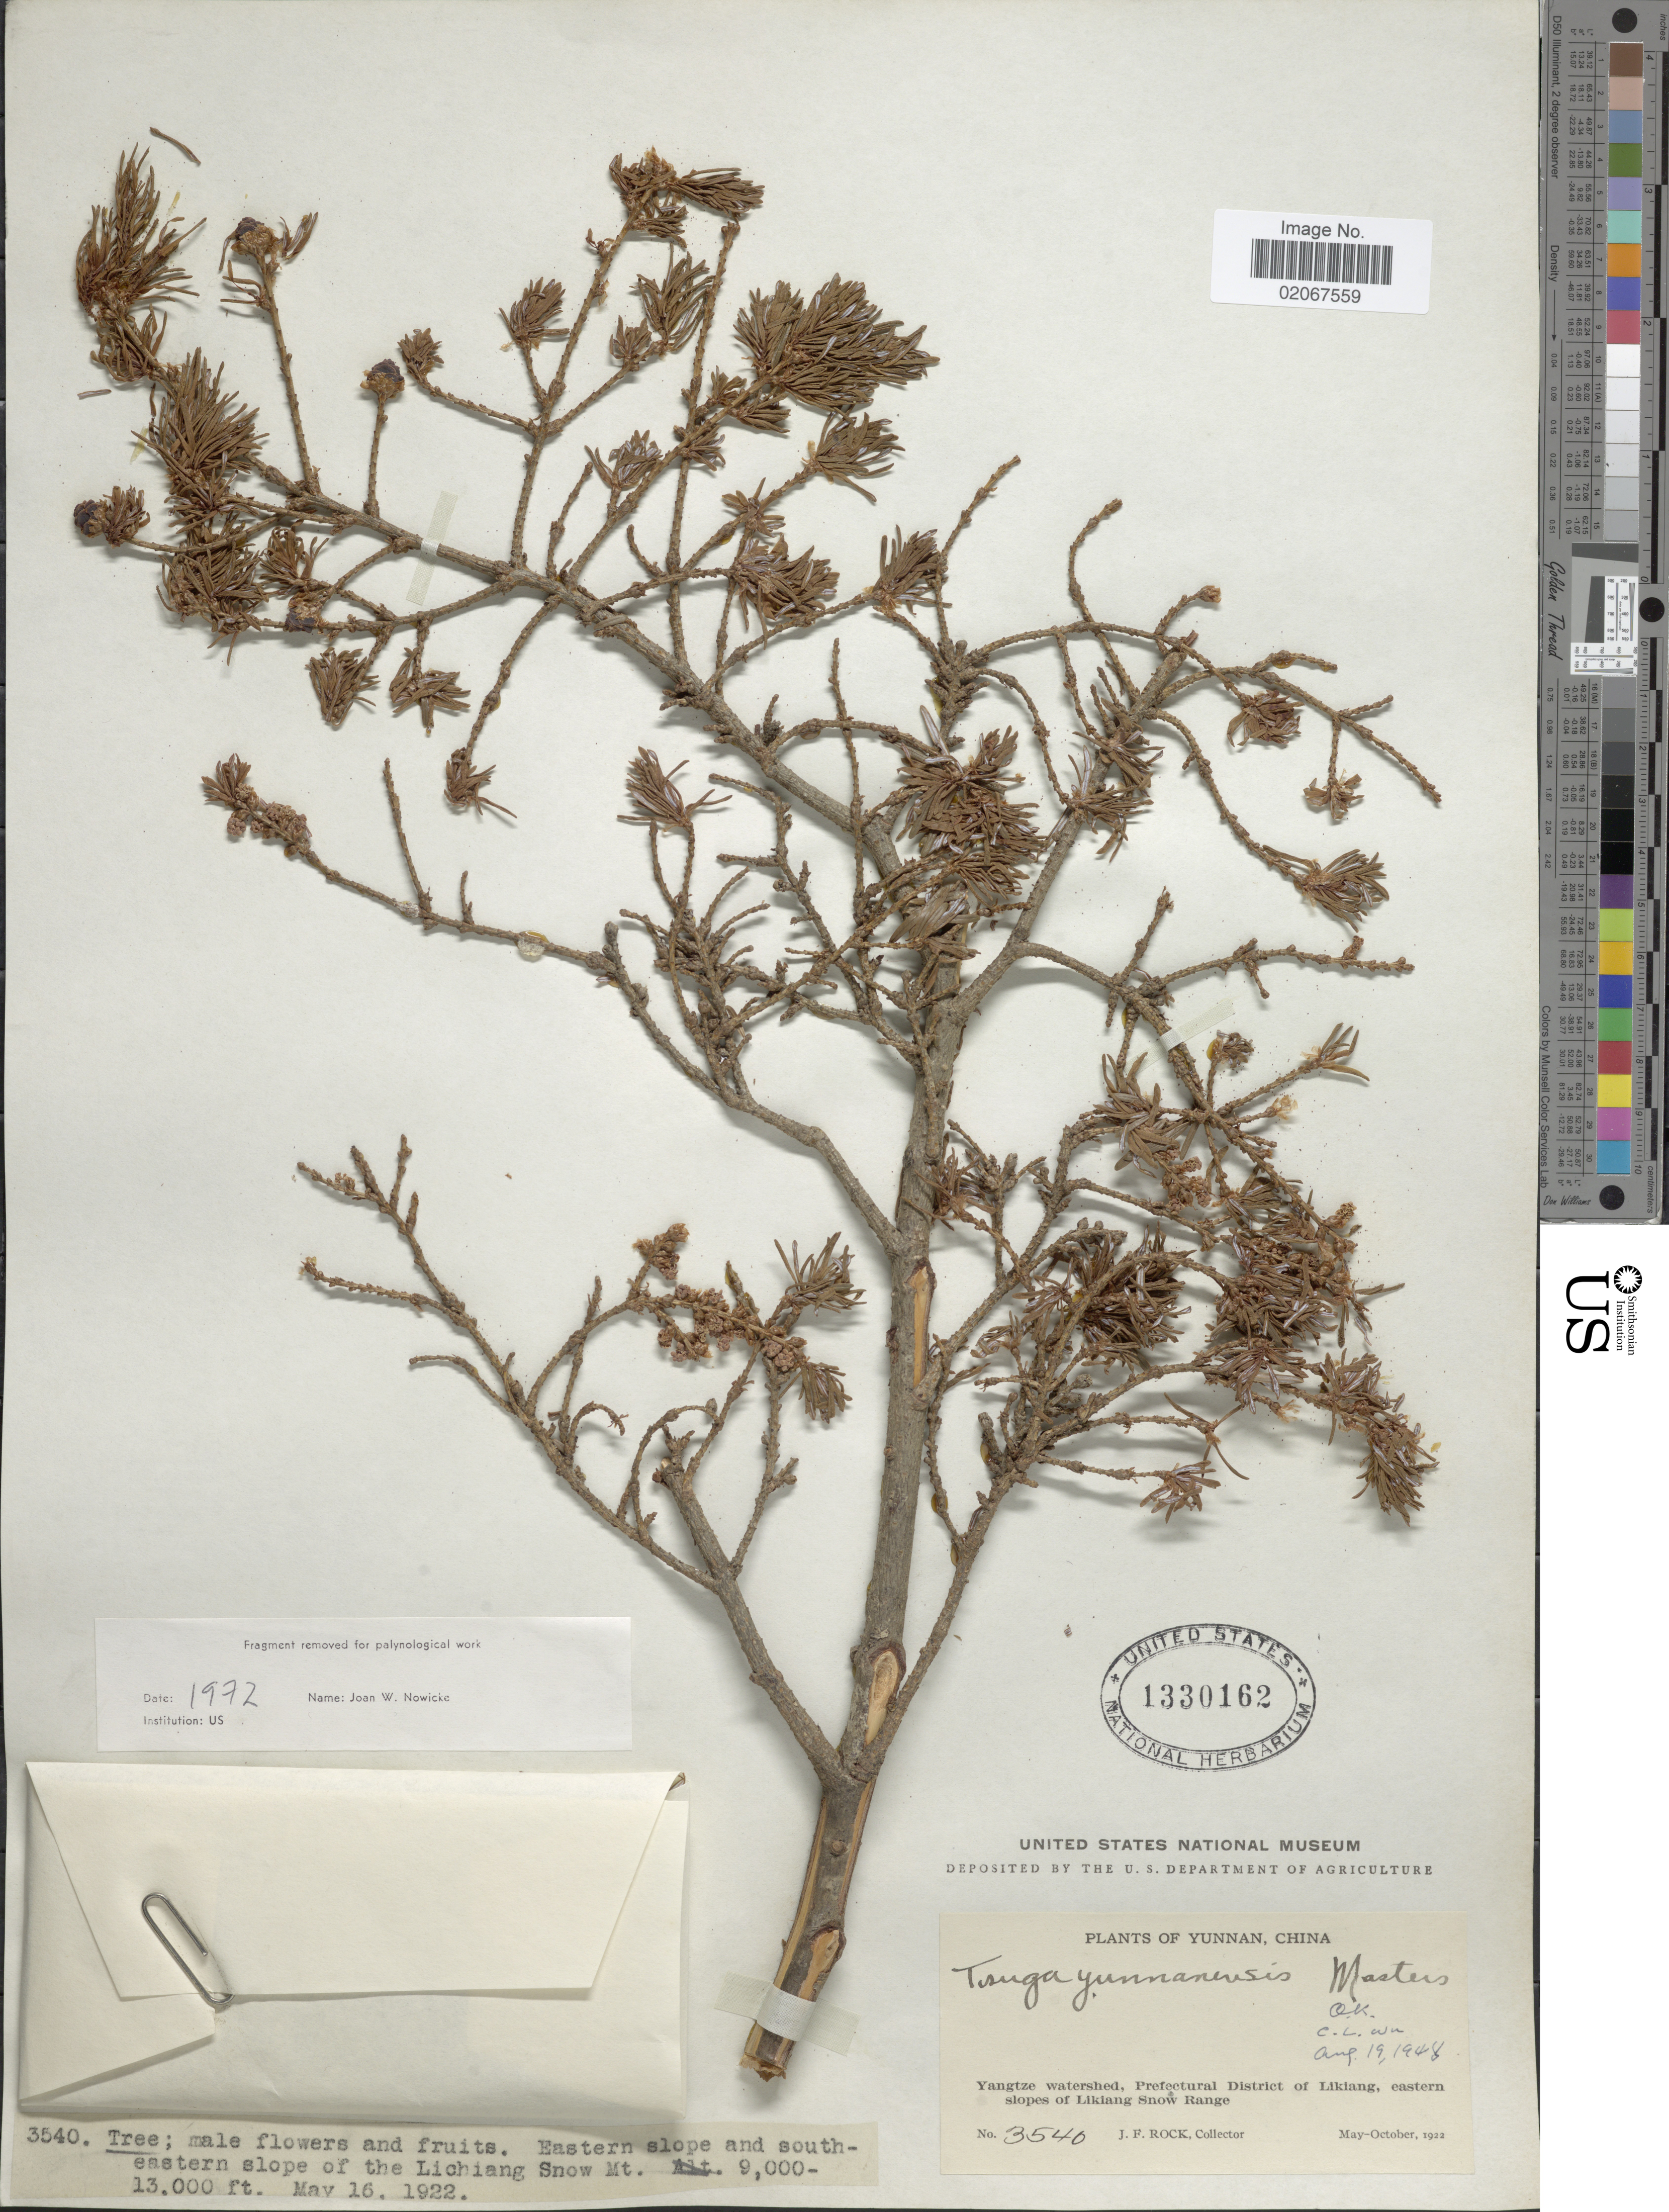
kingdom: Plantae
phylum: Tracheophyta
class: Pinopsida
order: Pinales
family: Pinaceae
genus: Tsuga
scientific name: Tsuga yunnanensis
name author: (Franch.) Mast.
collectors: J. Rock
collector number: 3540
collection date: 1922-05-16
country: China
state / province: Yunnan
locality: Yunnan, China. Yangtze watershed, Prefectural District of Likiang, eastern slopes of Likiang Snow range. eastern slope of the Lichiang Snow.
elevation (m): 2743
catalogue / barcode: US 1330162